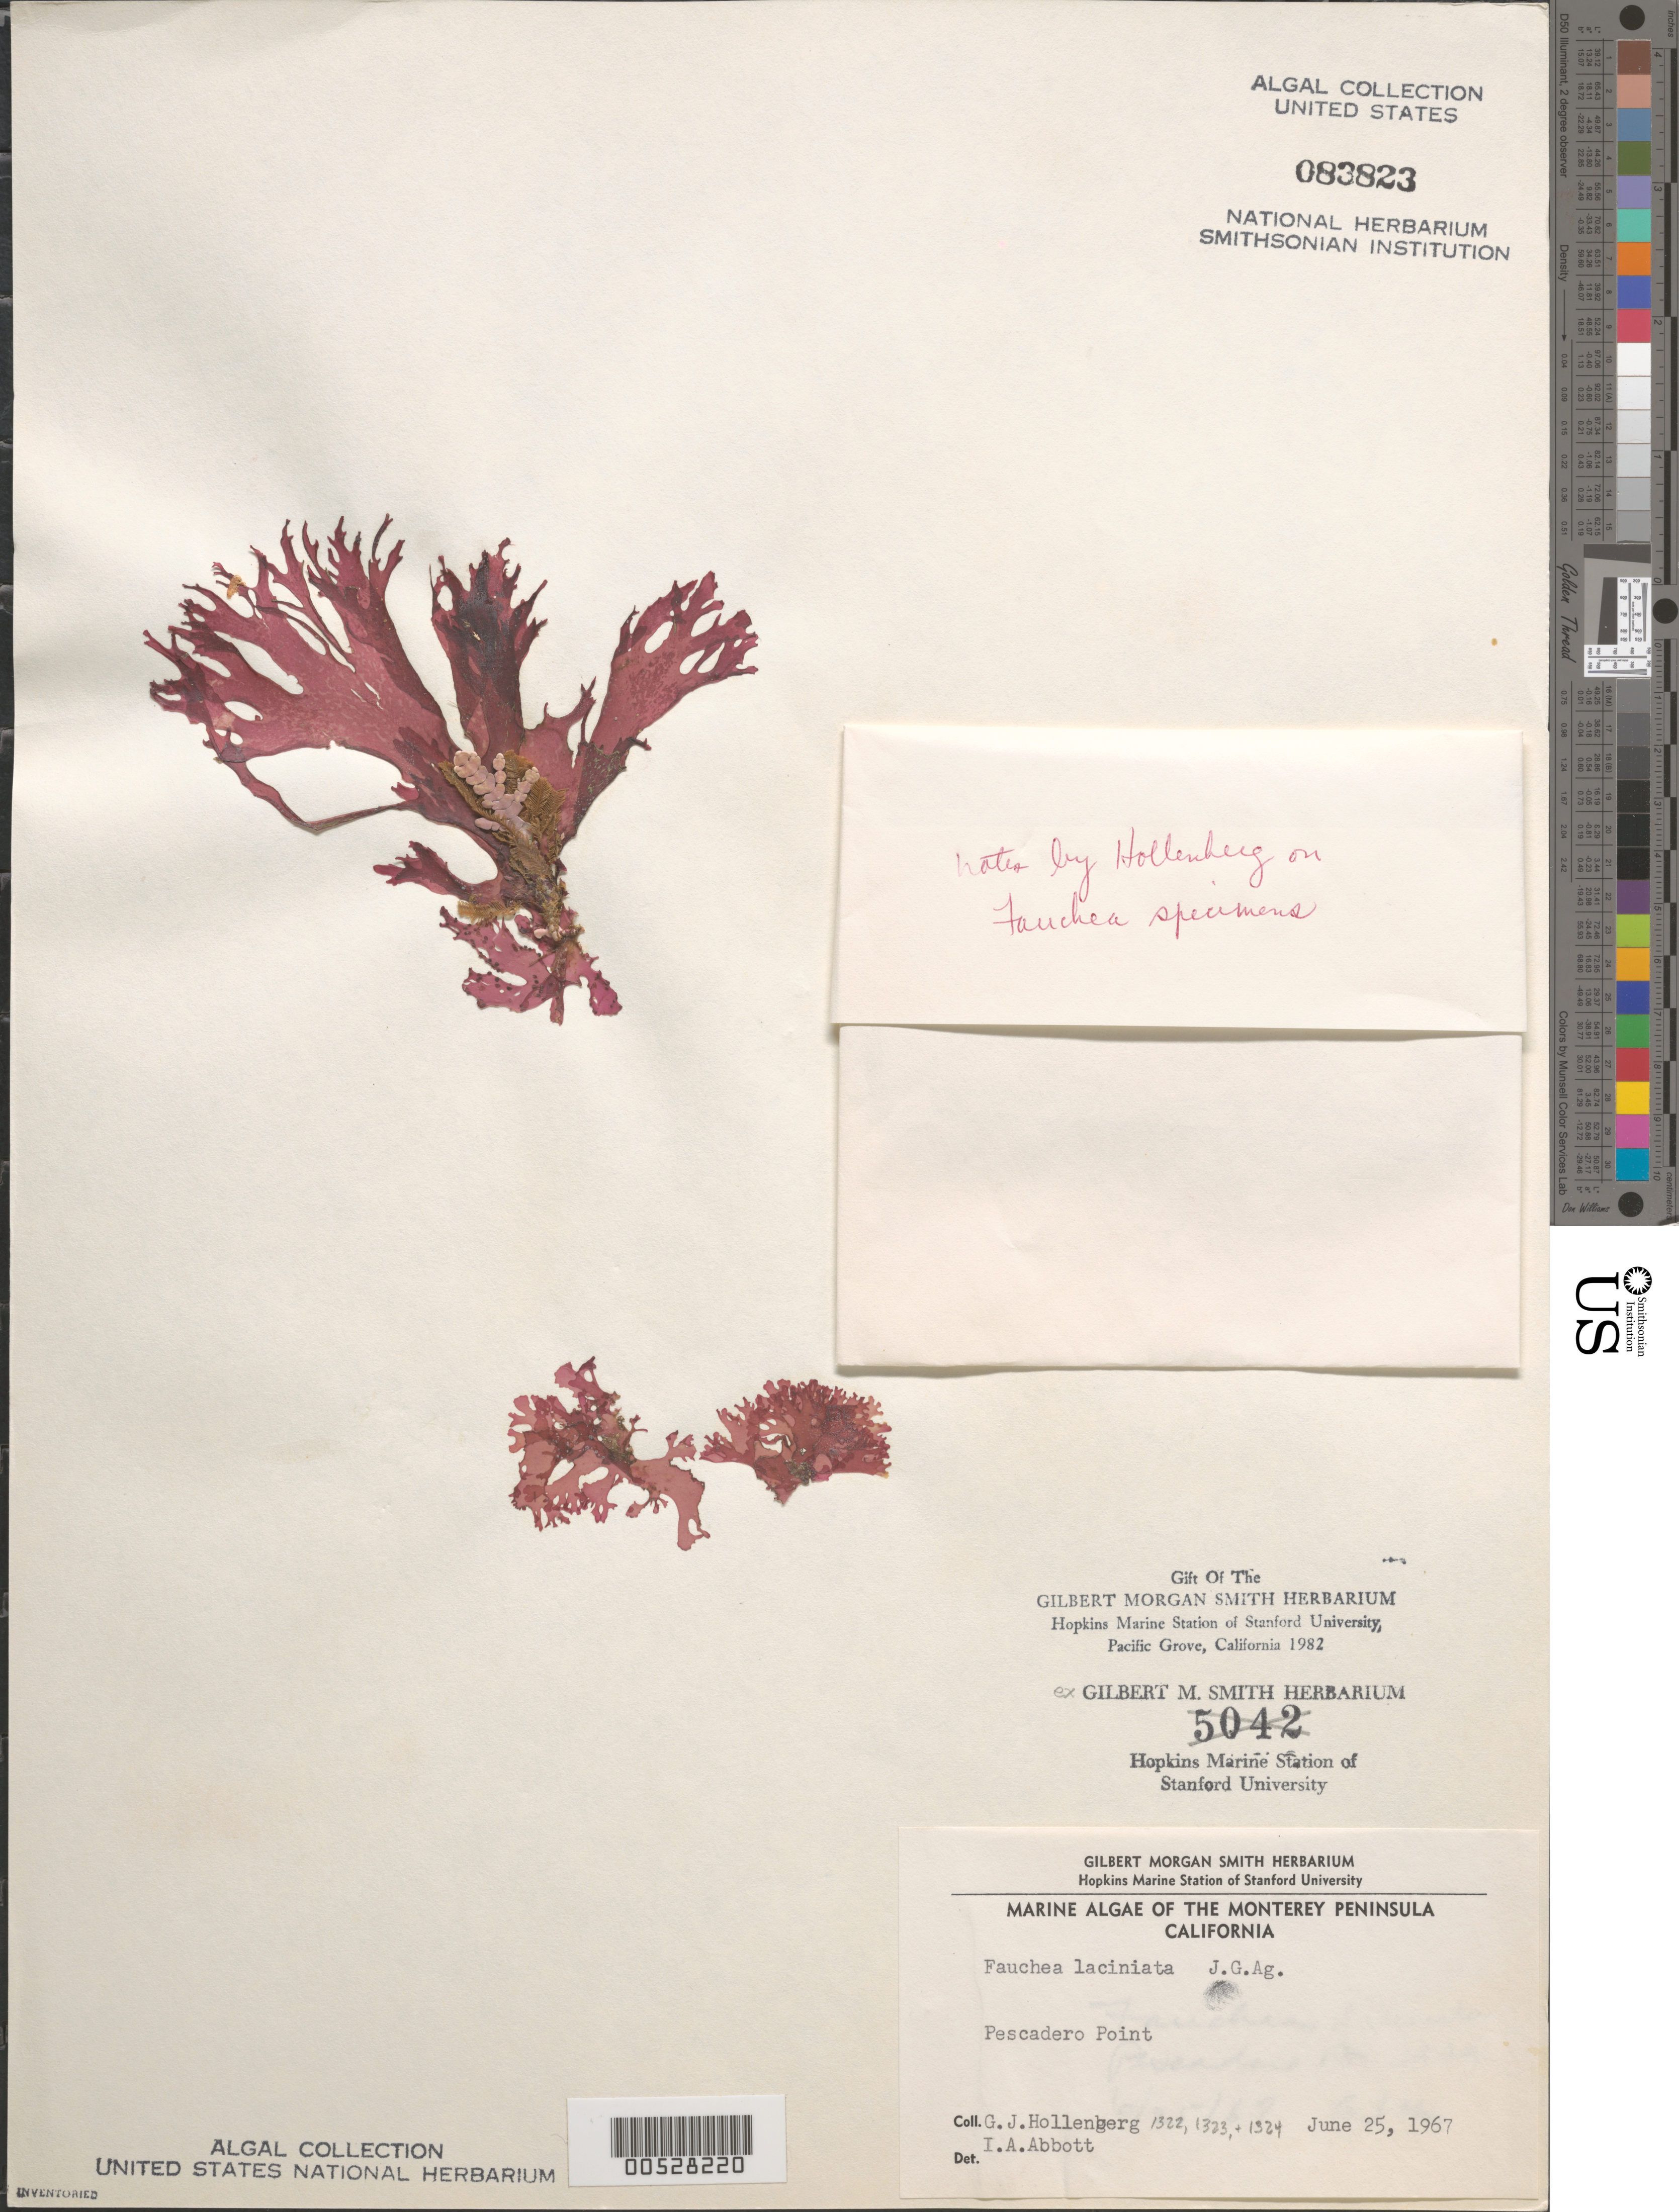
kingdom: Plantae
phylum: Rhodophyta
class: Florideophyceae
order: Rhodymeniales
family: Faucheaceae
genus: Gloiocladia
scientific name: Gloiocladia laciniata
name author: (J. Agardh) Rodríguez-Prieto & N. Sánchez in Rodríguez-Prieto et al.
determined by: Algae name updating Project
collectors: G. Hollenberg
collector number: GJH 1322 & GJH 1323 & GJH 1324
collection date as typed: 25 Jun 1967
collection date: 1967-06-25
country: United States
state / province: California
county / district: Monterey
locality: Pescadero Point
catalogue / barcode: US 83823